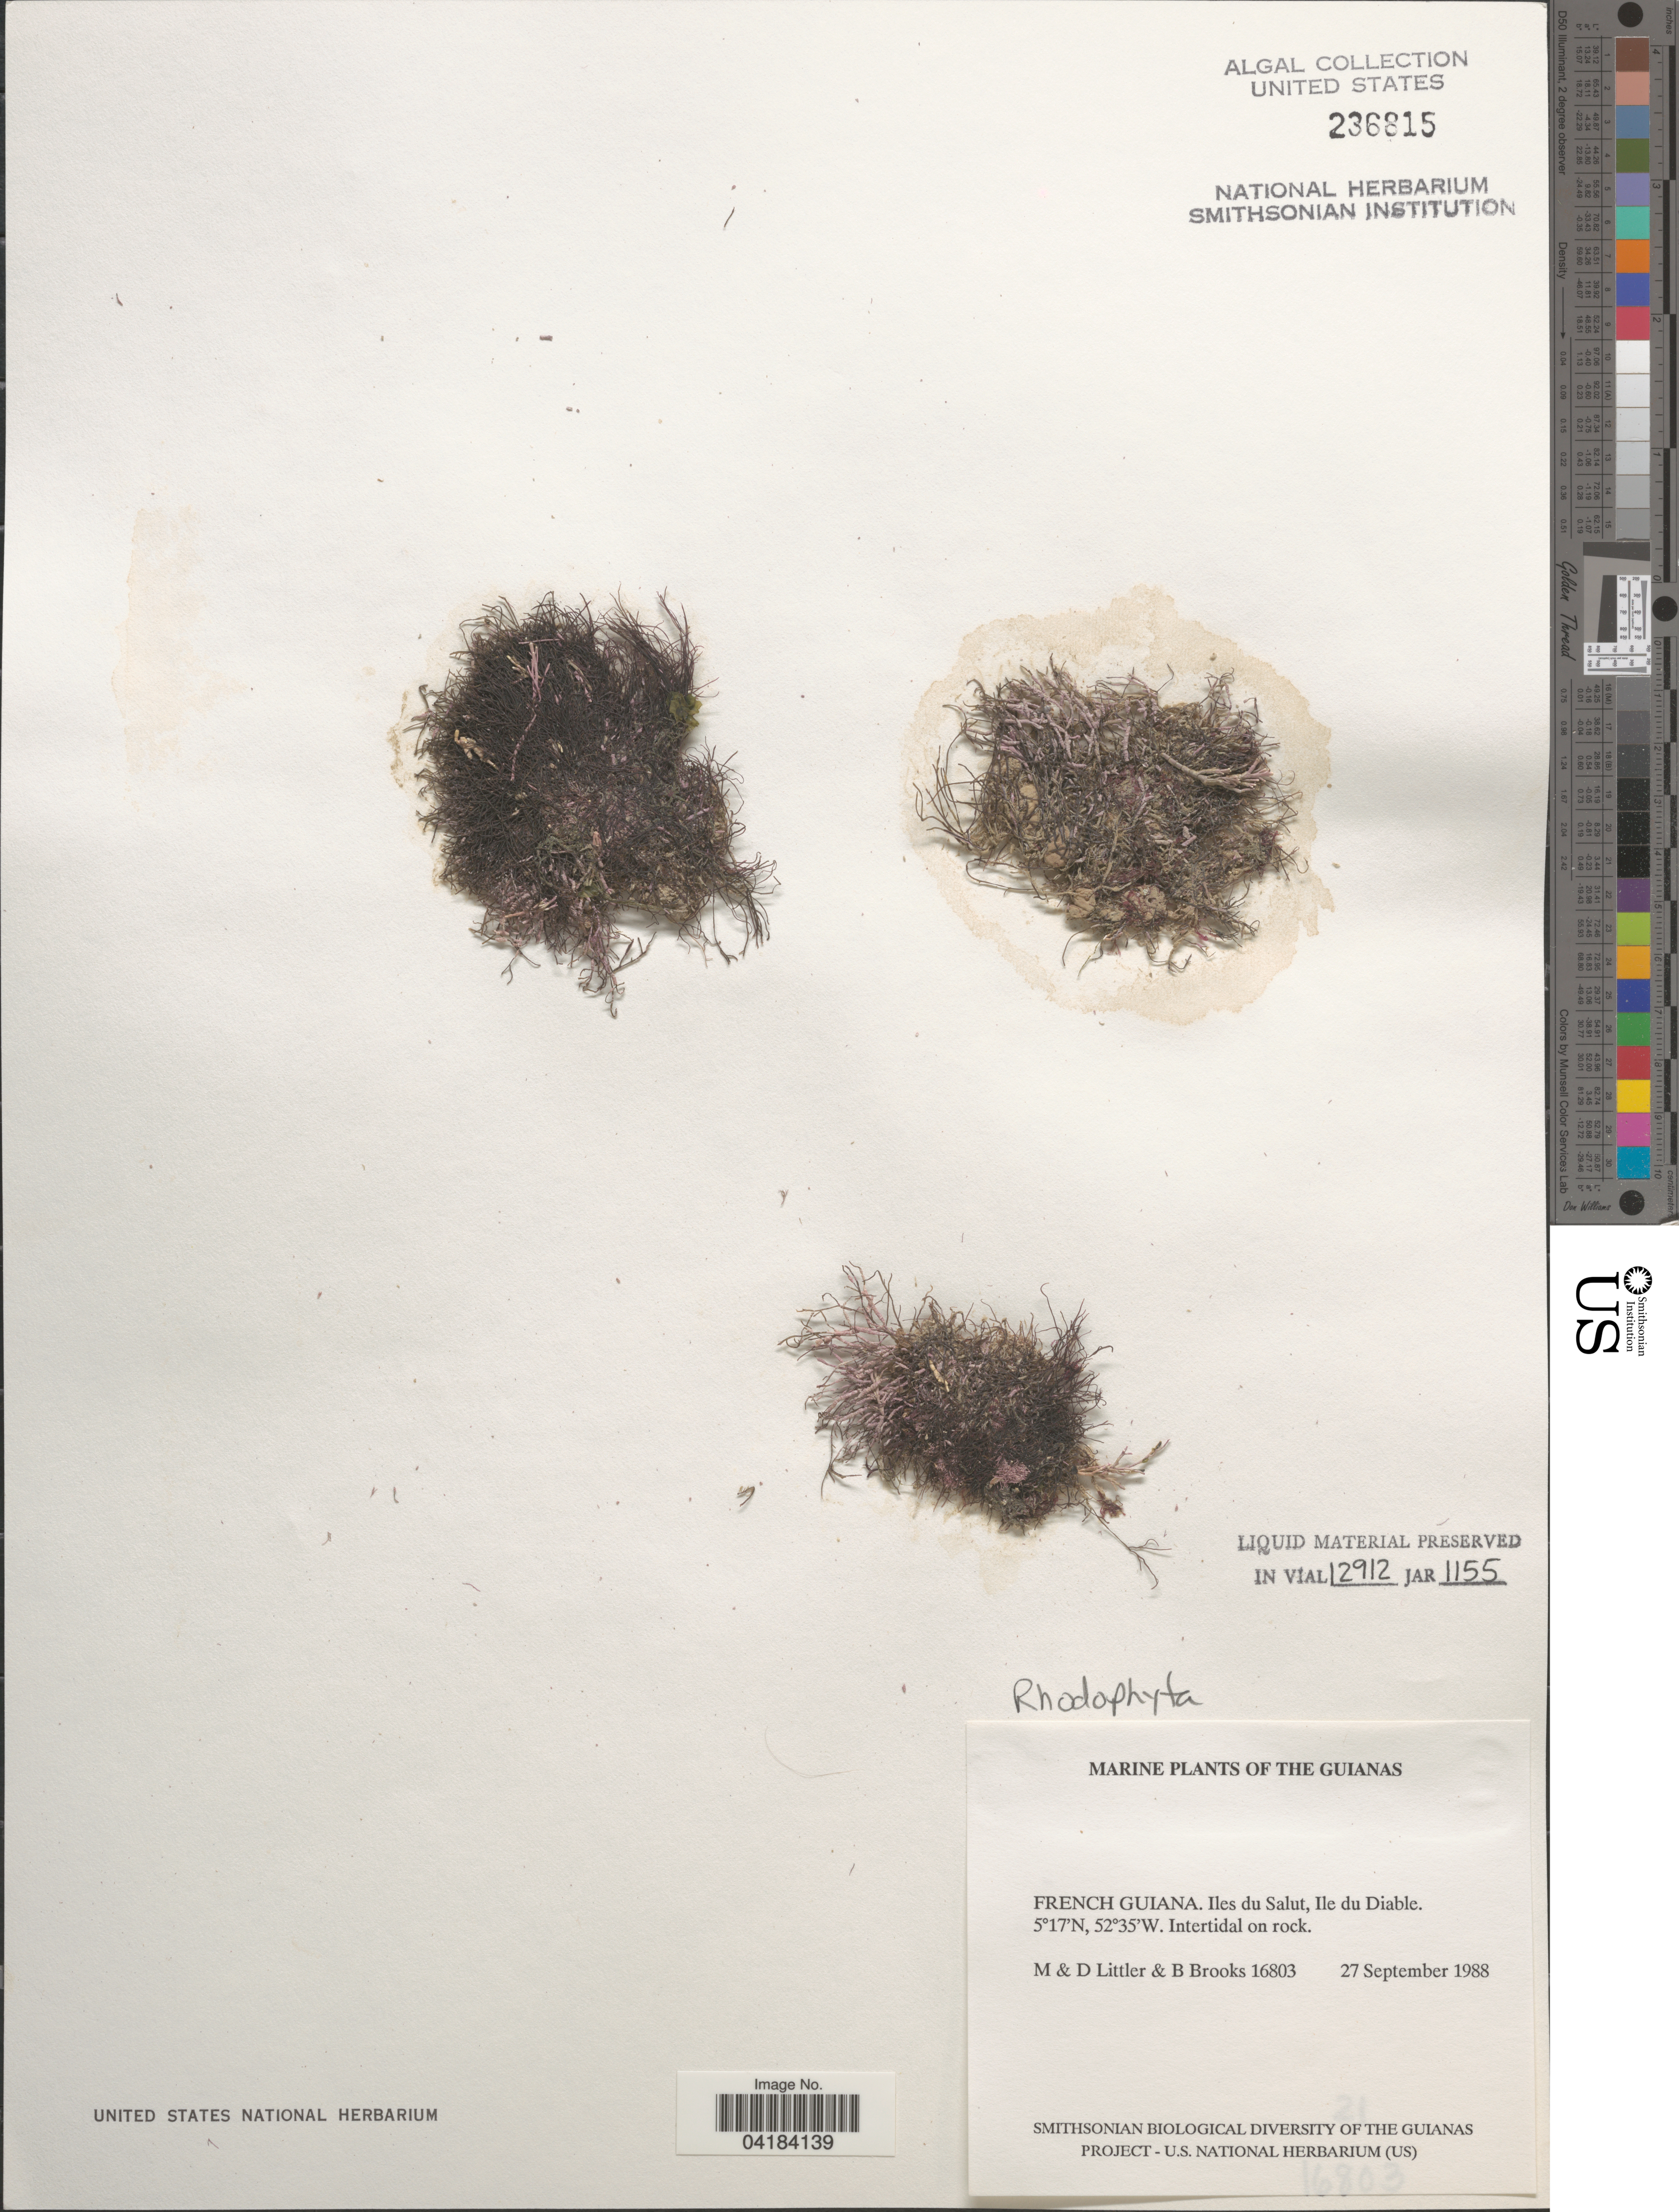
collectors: M. Littler, D. S. Littler & B. Brooks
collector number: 16803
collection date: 1988-09-27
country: French Guiana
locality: The Guianas. Iles du Salut, Ile du Diable.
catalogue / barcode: US 236815